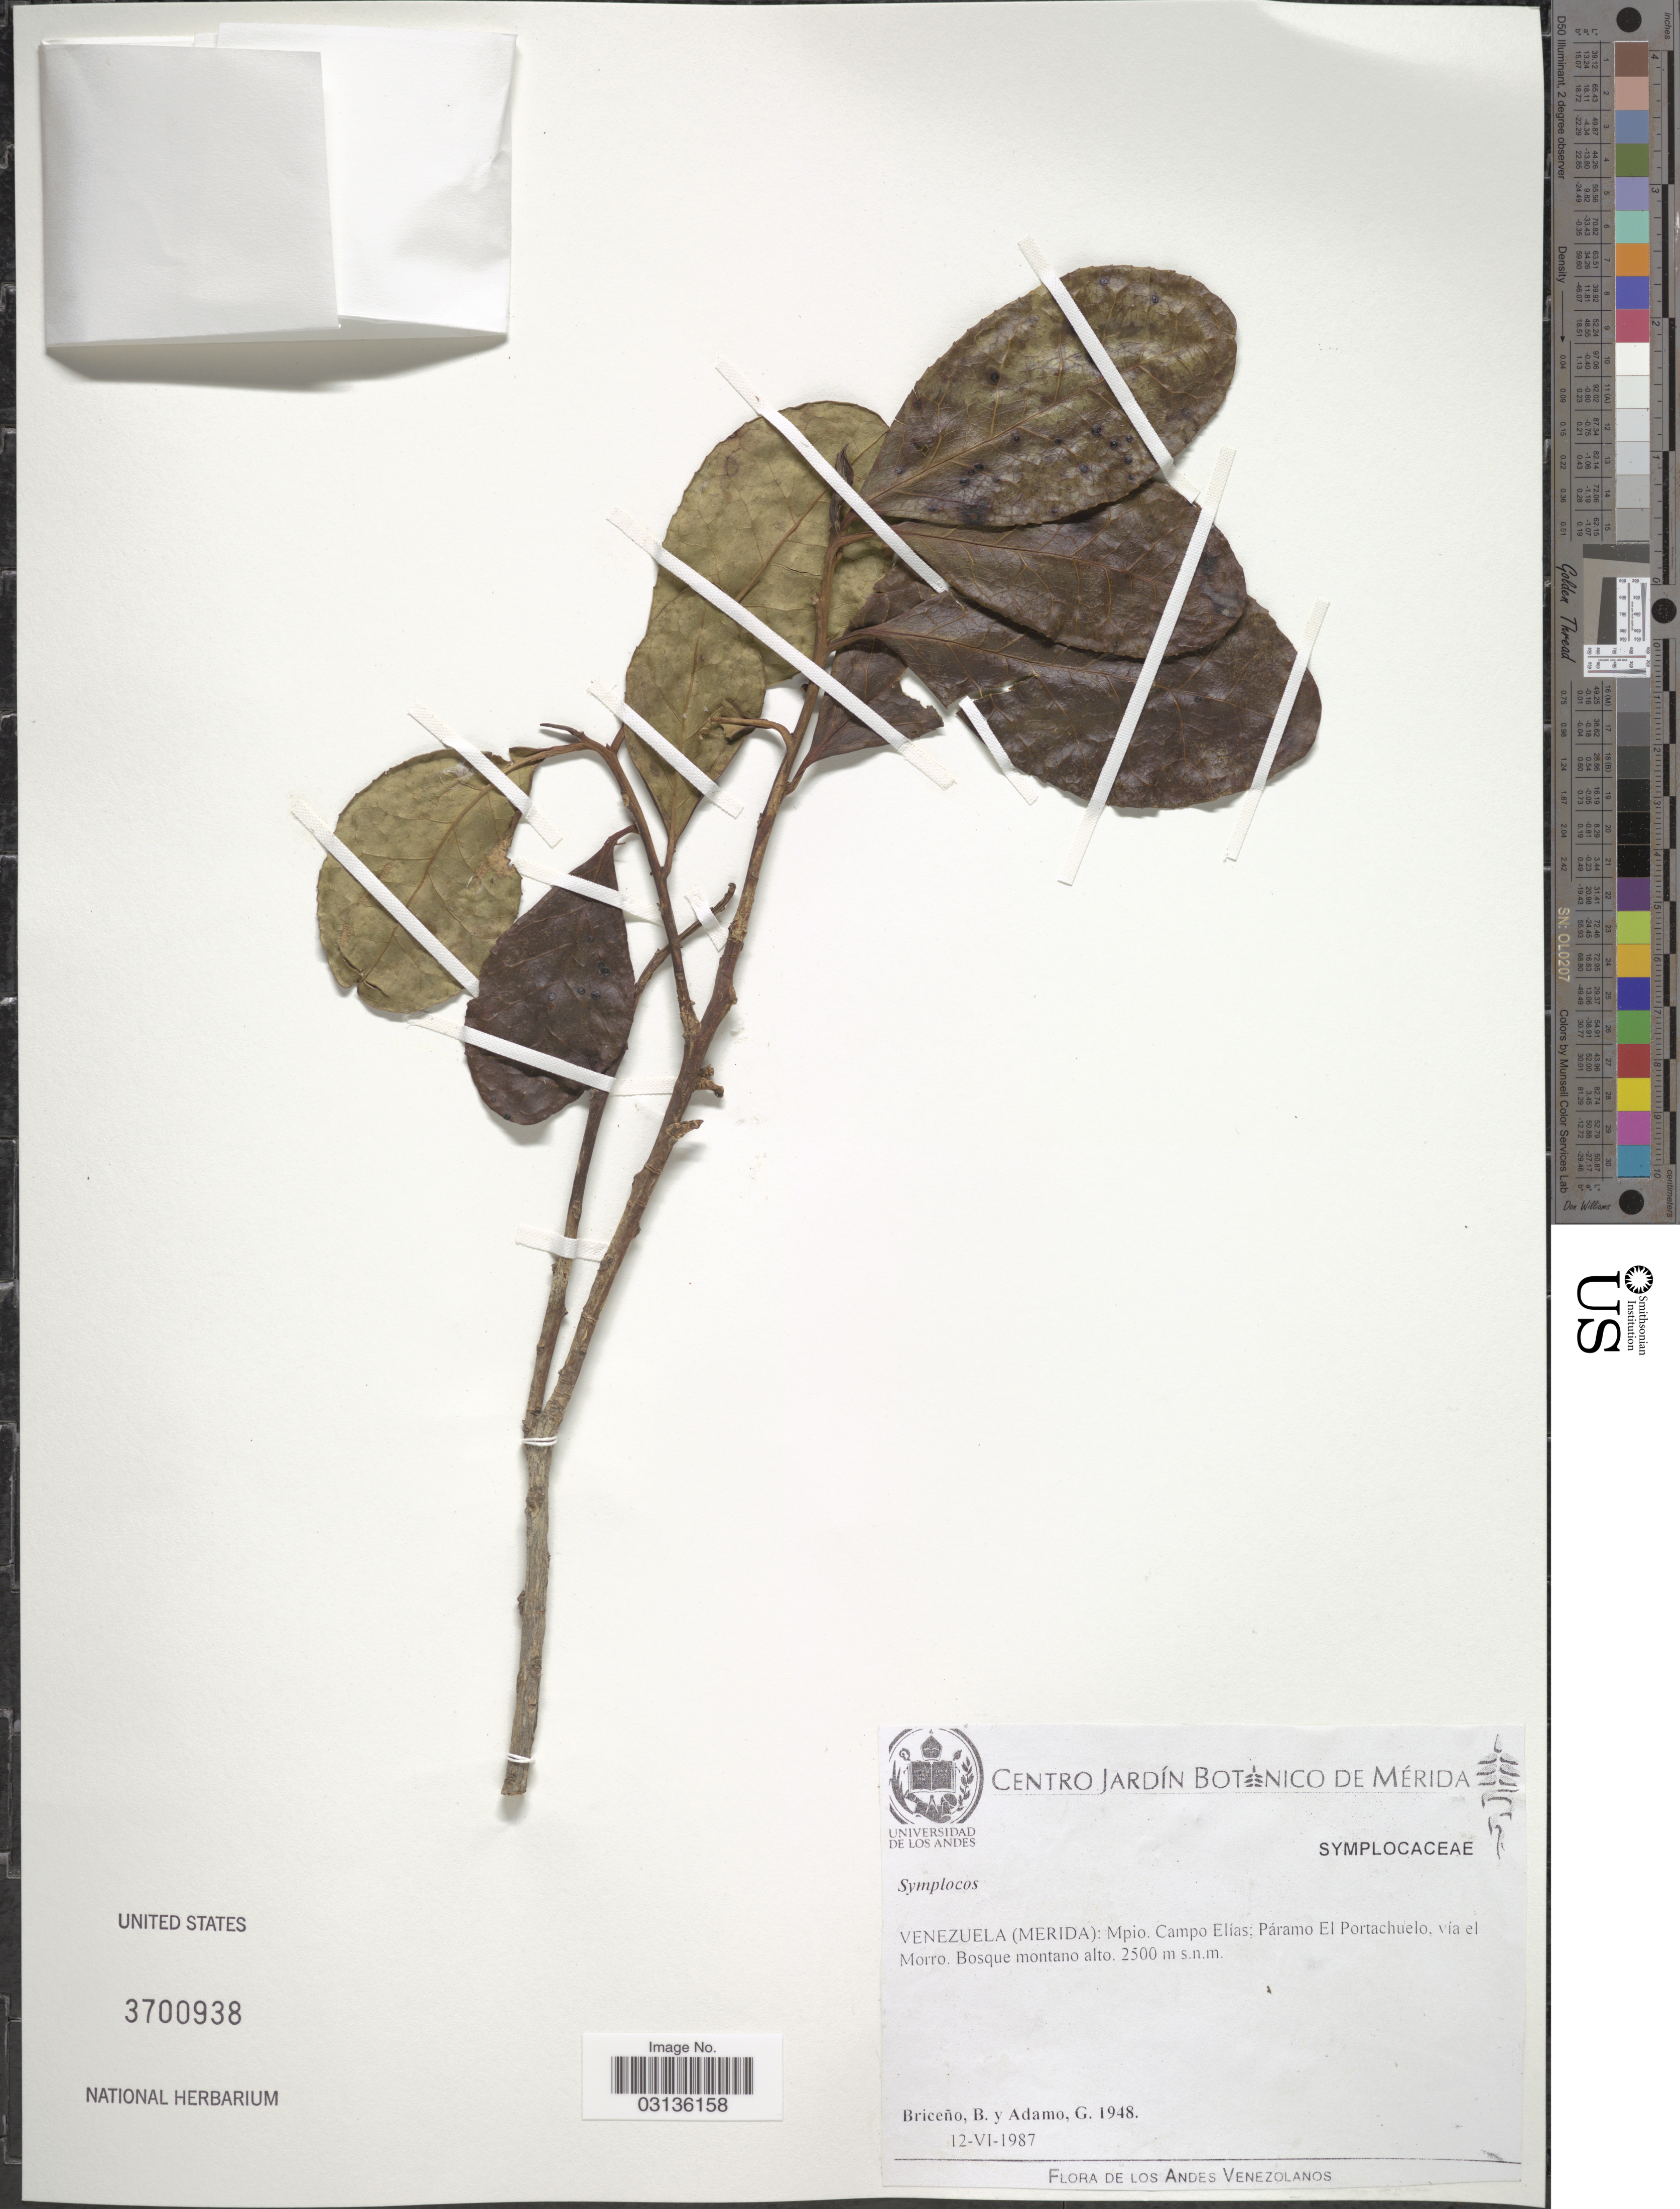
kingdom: Plantae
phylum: Tracheophyta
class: Magnoliopsida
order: Ericales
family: Symplocaceae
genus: Symplocos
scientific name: Symplocos sp.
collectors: B. Briceño & G. Adamo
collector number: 1948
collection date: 1987-06-12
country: Venezuela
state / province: Mérida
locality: Mpio. Campo Elías: Páramo El Portachuelo, vía el Morro.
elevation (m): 2500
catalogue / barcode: US 3700938